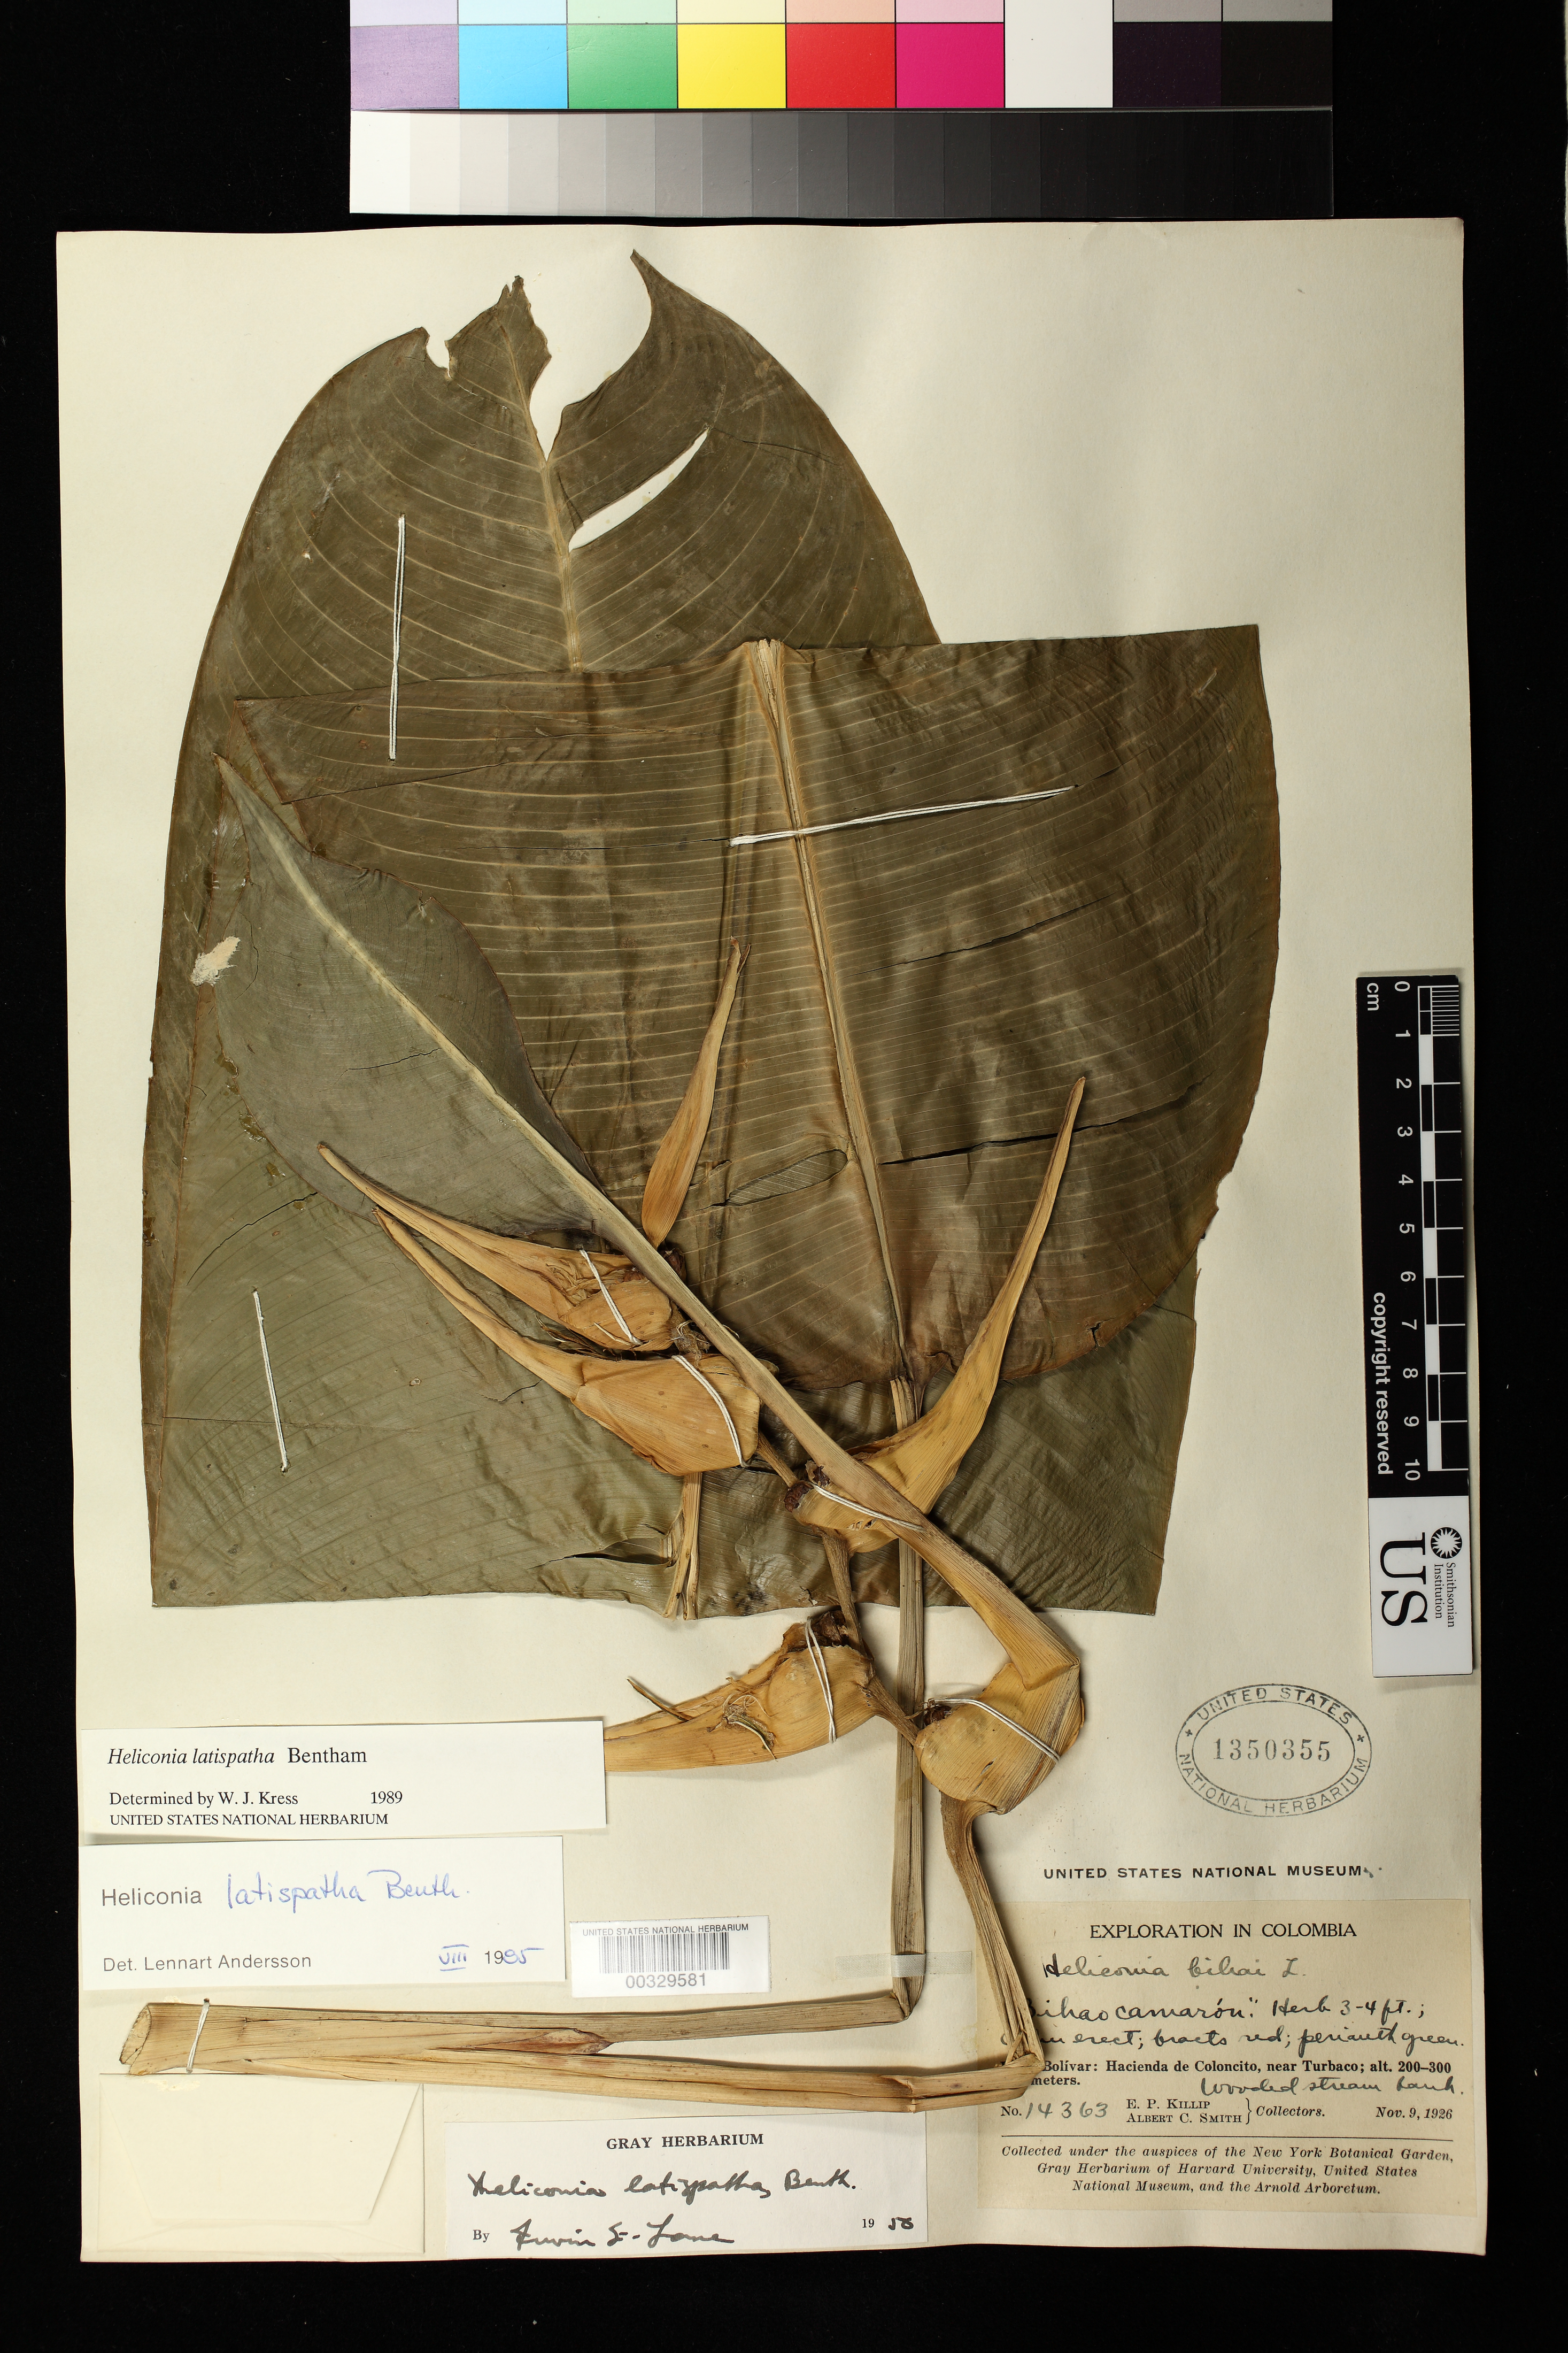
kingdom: Plantae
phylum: Tracheophyta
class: Liliopsida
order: Zingiberales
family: Heliconiaceae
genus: Heliconia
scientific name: Heliconia latispatha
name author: Benth.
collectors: E. P. Killip & A. C. Smith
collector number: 14363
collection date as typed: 09 Nov 1926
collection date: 1926-11-09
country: Colombia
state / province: Bolívar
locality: Hacienda de Coloncito, near Turbaco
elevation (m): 200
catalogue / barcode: US 1350355